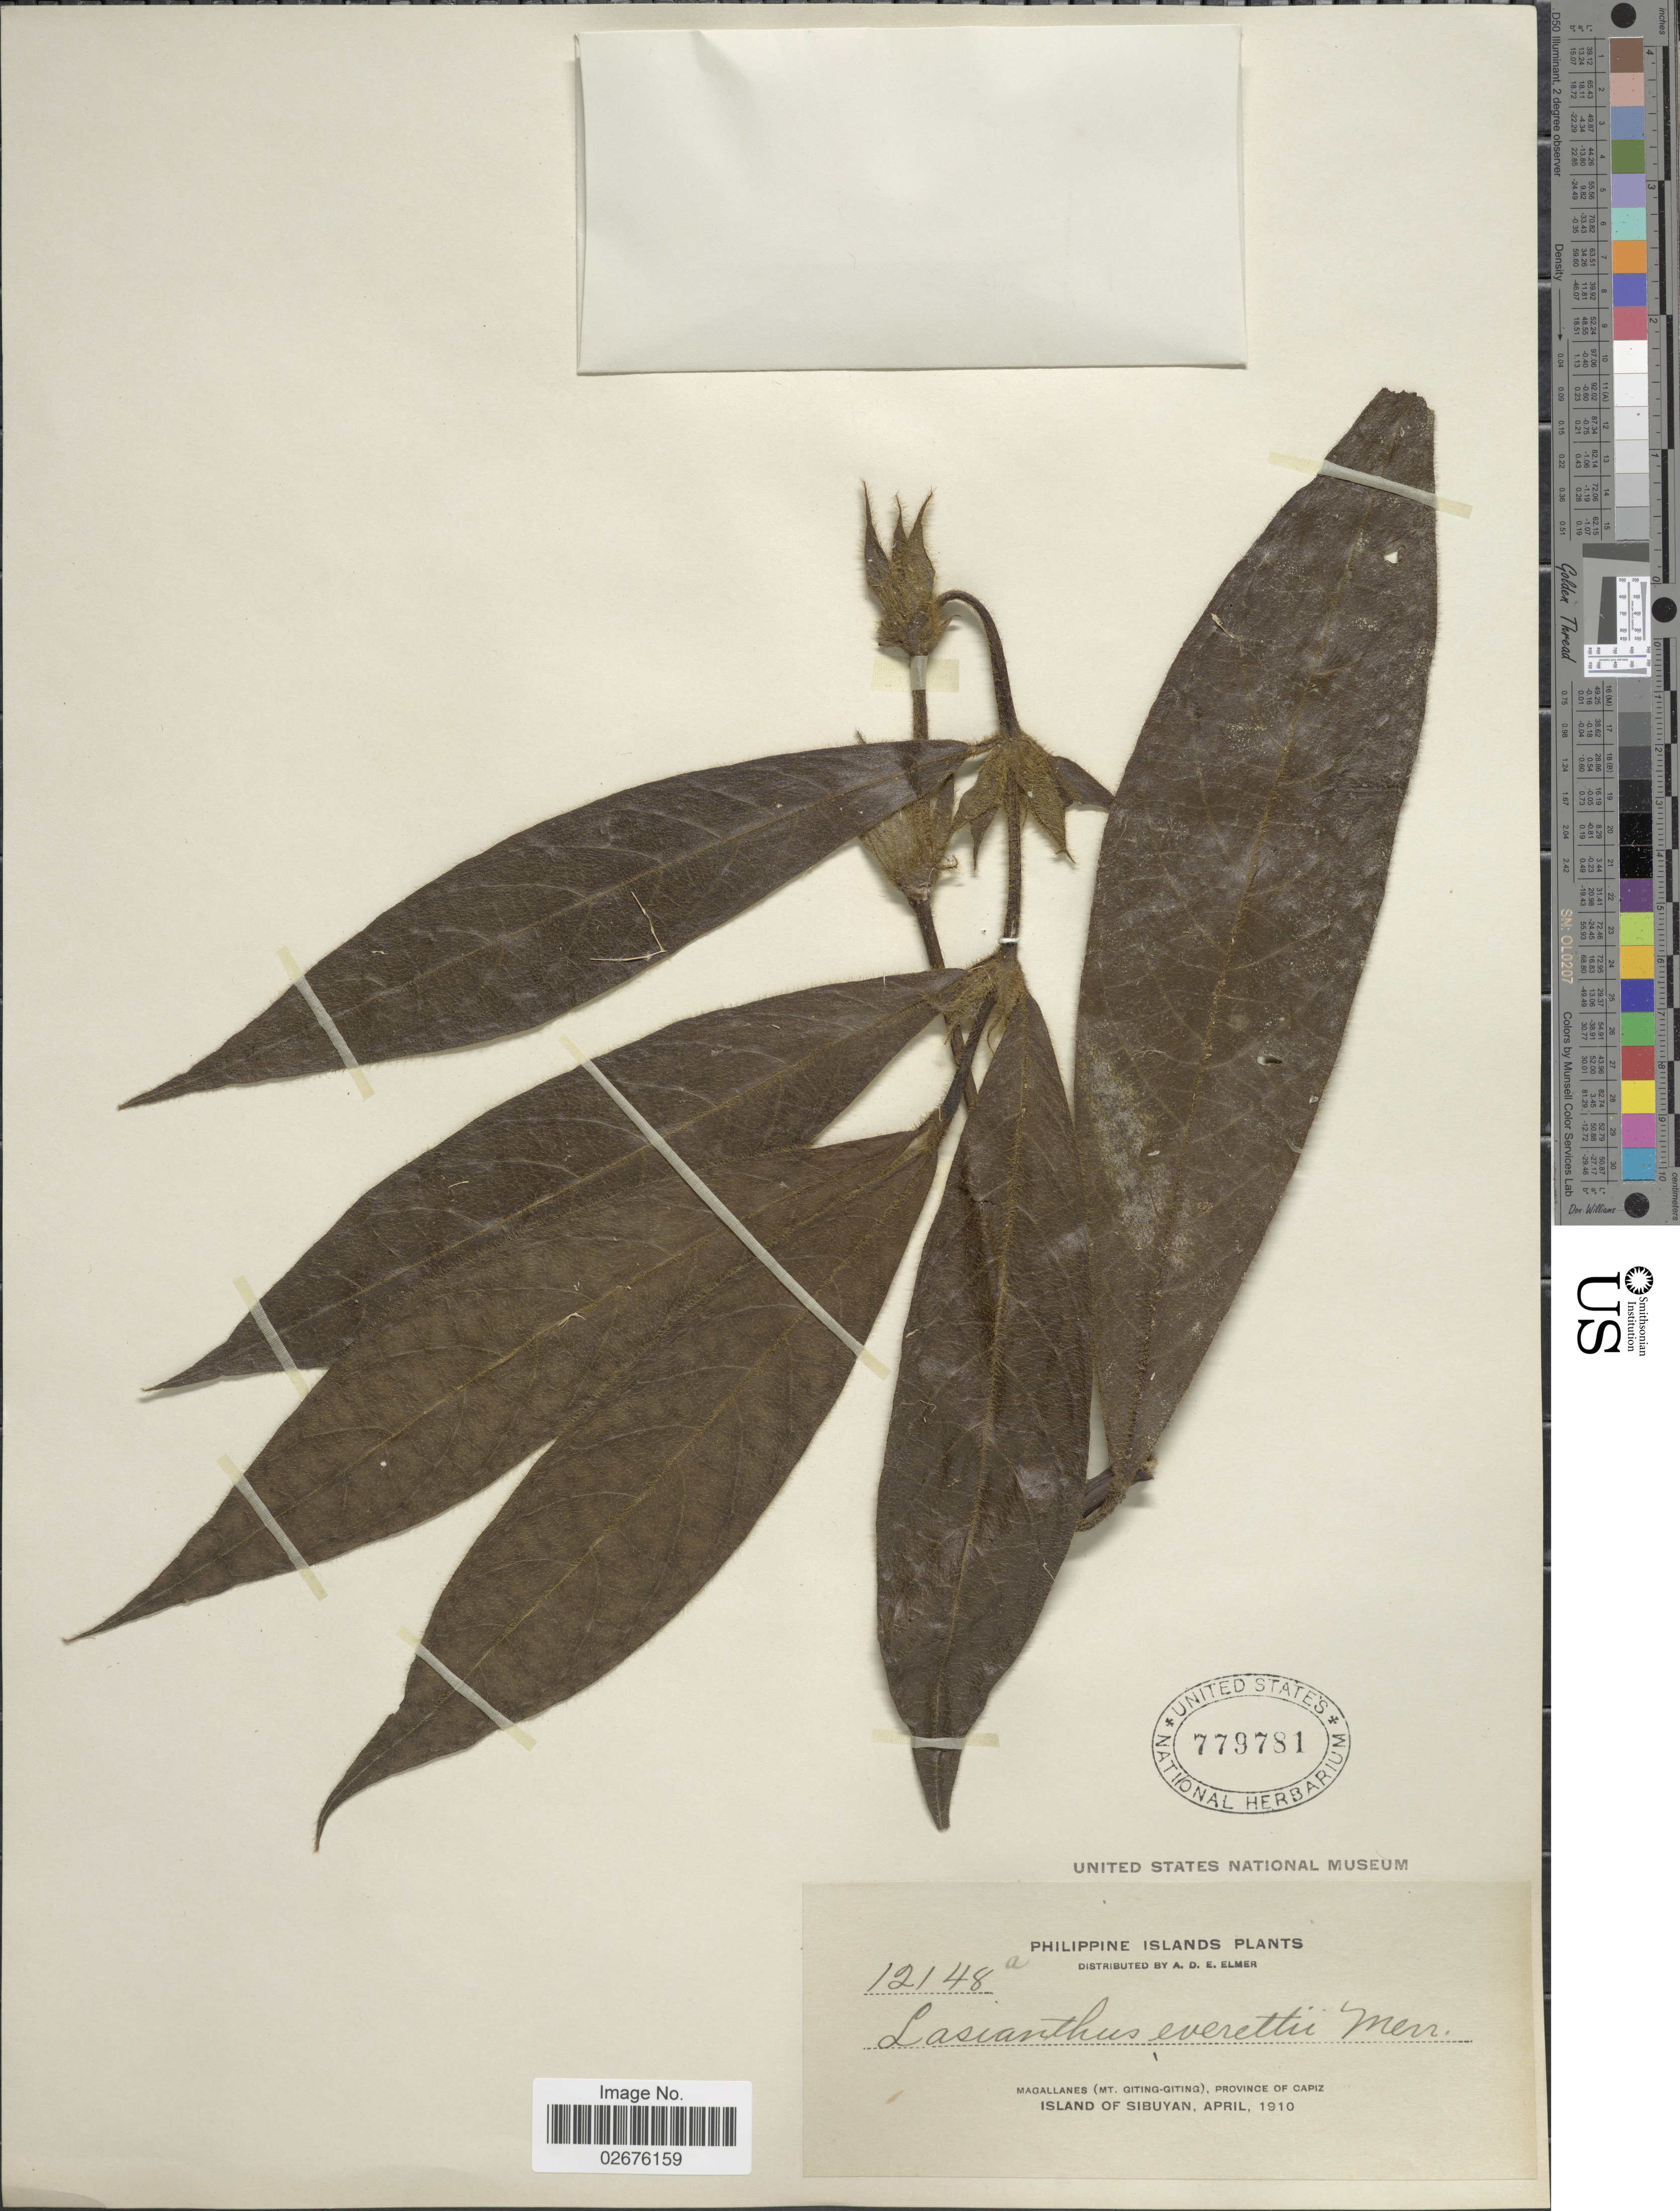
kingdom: Plantae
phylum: Tracheophyta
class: Magnoliopsida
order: Gentianales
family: Rubiaceae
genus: Lasianthus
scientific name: Lasianthus hirsutus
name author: (Roxb.) Merr.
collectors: A. D. E. Elmer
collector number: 12148a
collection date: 1910-04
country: Philippines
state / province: Western Visayas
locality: Philippine Islands. Magallanes (Mt. Giting-Giting), Province of Capiz, Island of Sibuyan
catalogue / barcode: US 779781